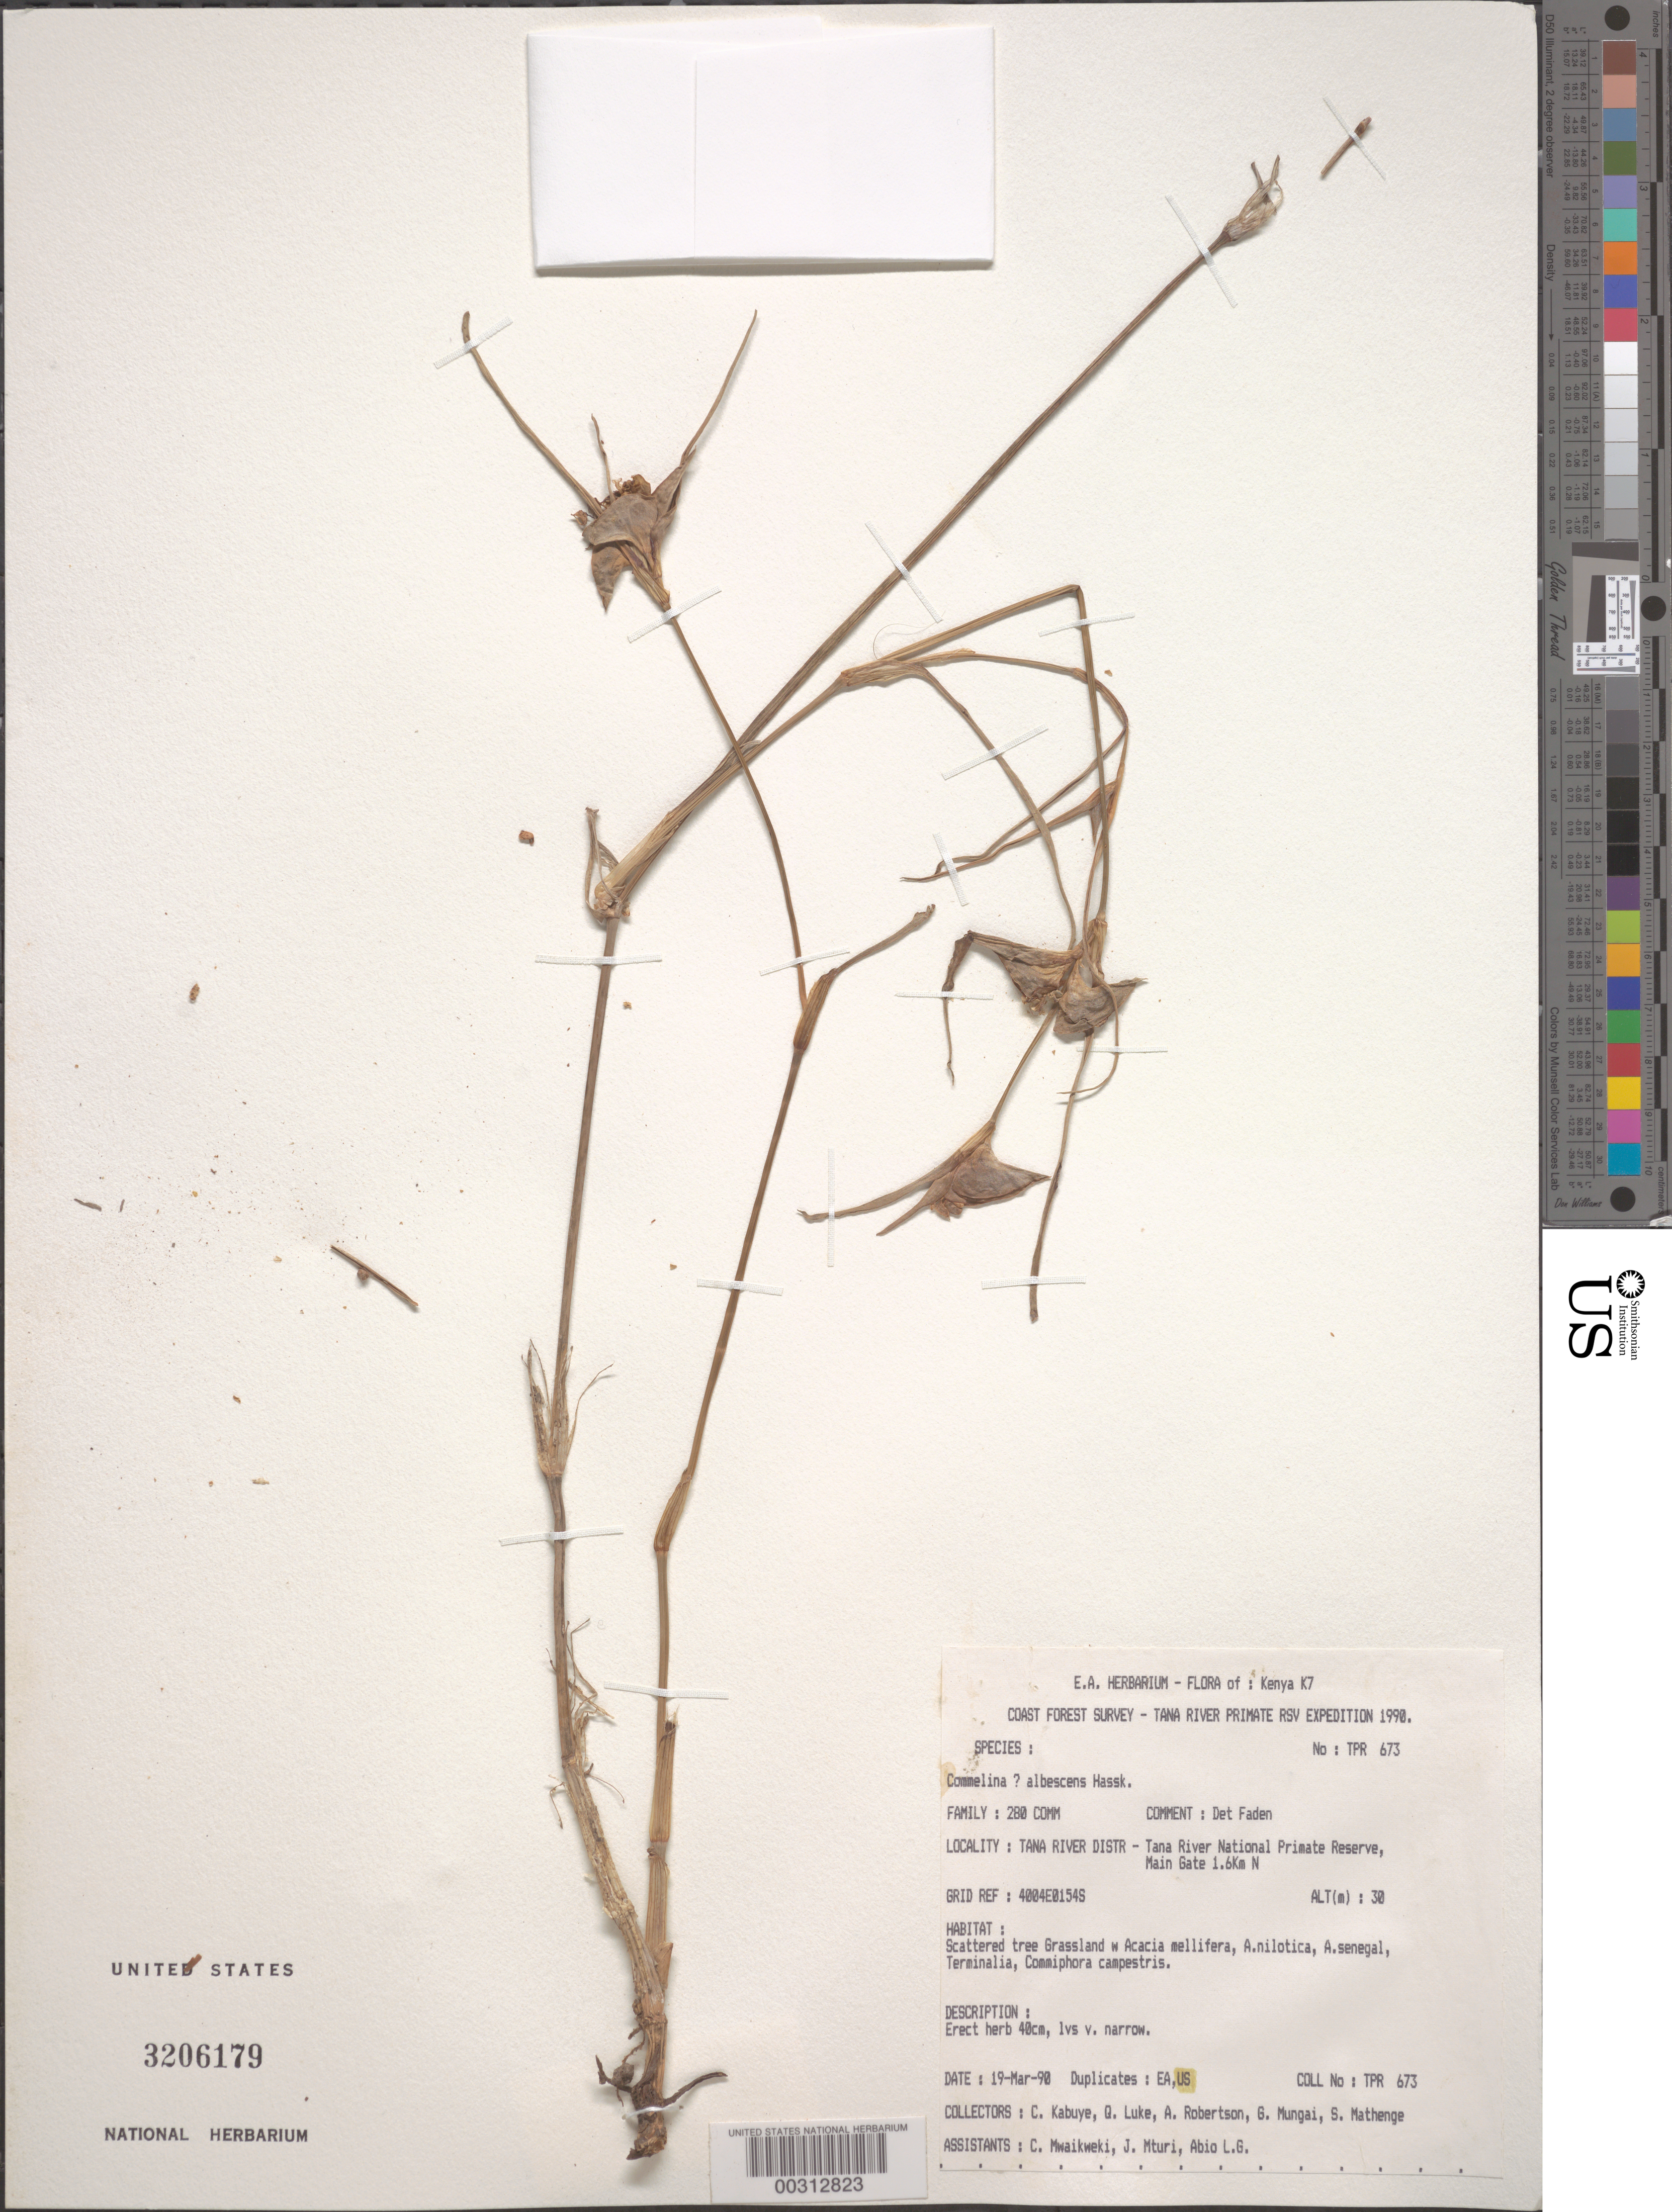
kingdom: Plantae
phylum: Tracheophyta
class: Liliopsida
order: Commelinales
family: Commelinaceae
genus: Commelina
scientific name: Commelina albescens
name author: Hassk.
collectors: C. Kabuye, G. Luke, A. Robertson, G. Mungai & S. Mathenge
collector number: Tpr 673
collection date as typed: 19 Mar 1990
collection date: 1990-03-19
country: Kenya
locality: Tana river national primate reserve, main gate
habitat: Scattered tree grassland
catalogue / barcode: US 3206179